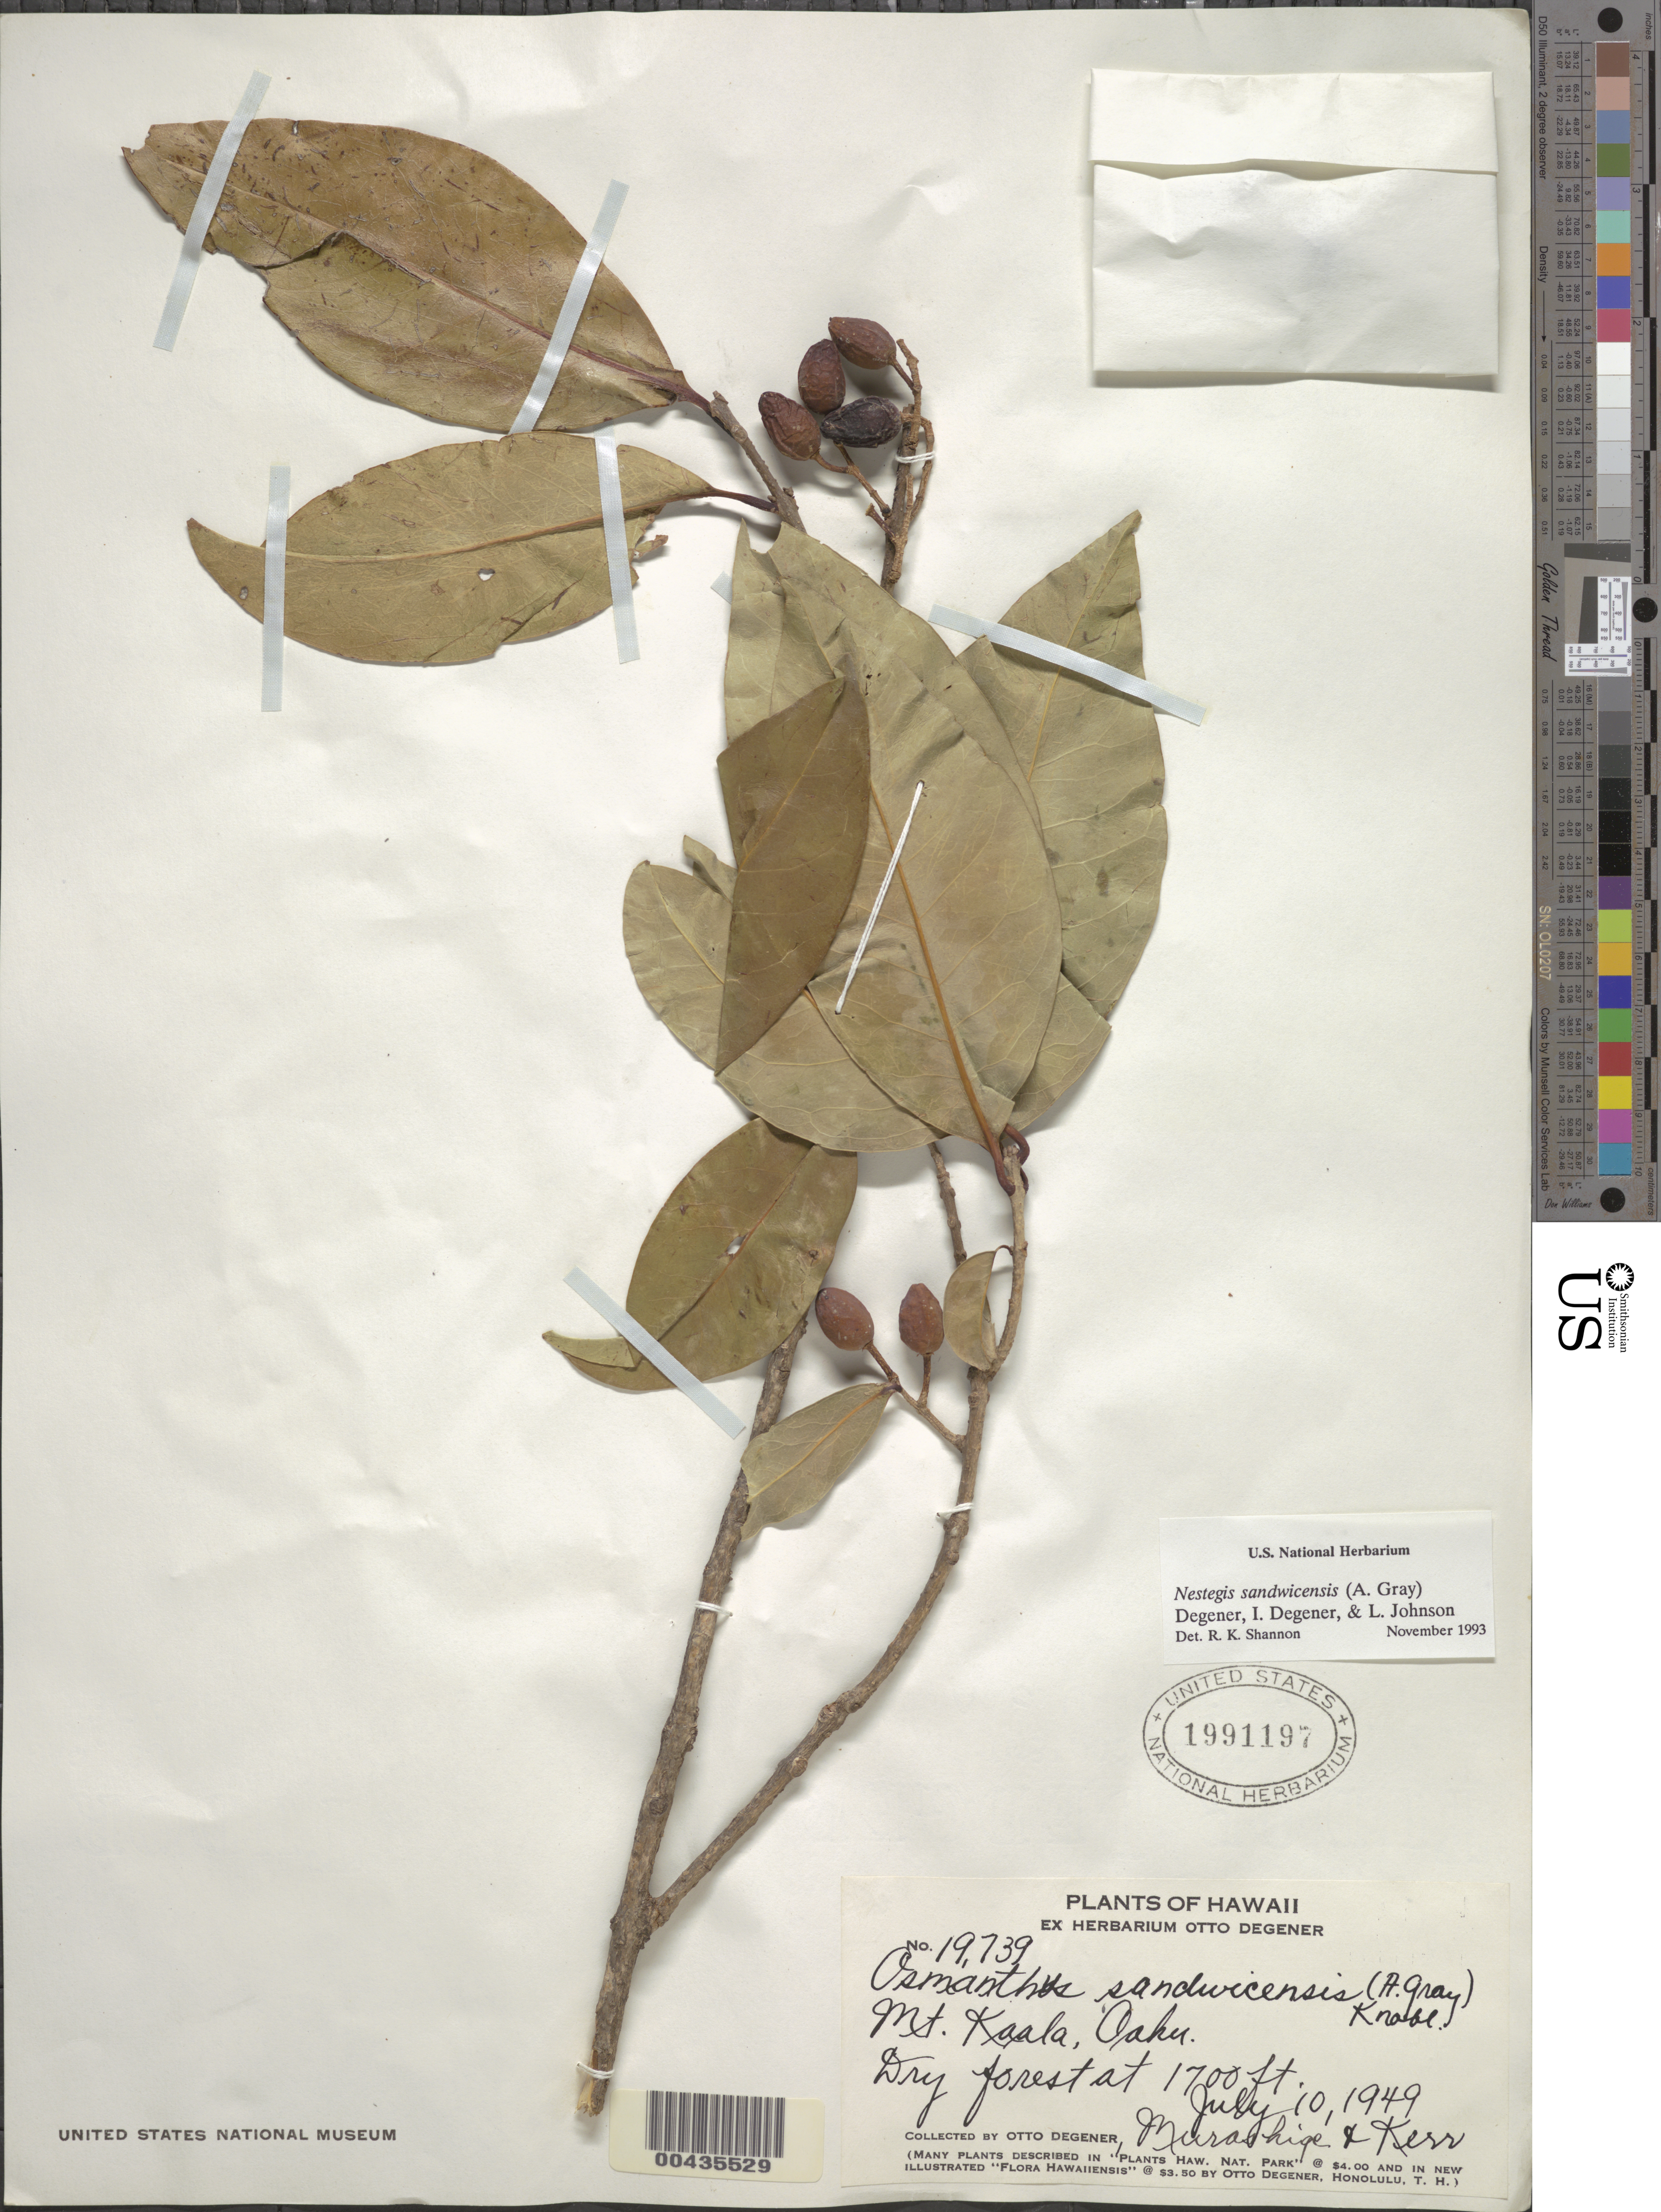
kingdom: Plantae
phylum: Tracheophyta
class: Magnoliopsida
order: Lamiales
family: Oleaceae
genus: Notelaea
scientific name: Notelaea sandwicensis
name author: (A. Gray) Hong-Wa & Besnard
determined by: Wagner, W. L., (BOT), Smithsonian Institution - National Museum of Natural History (UNITED STATES)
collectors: O. Degener & T. Murashige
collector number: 19739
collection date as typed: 10 Jul 1949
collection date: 1949-07-10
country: United States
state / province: Hawaii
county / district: Honolulu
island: Oahu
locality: Mount Kaala, Oahu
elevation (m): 518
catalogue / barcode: US 1991197